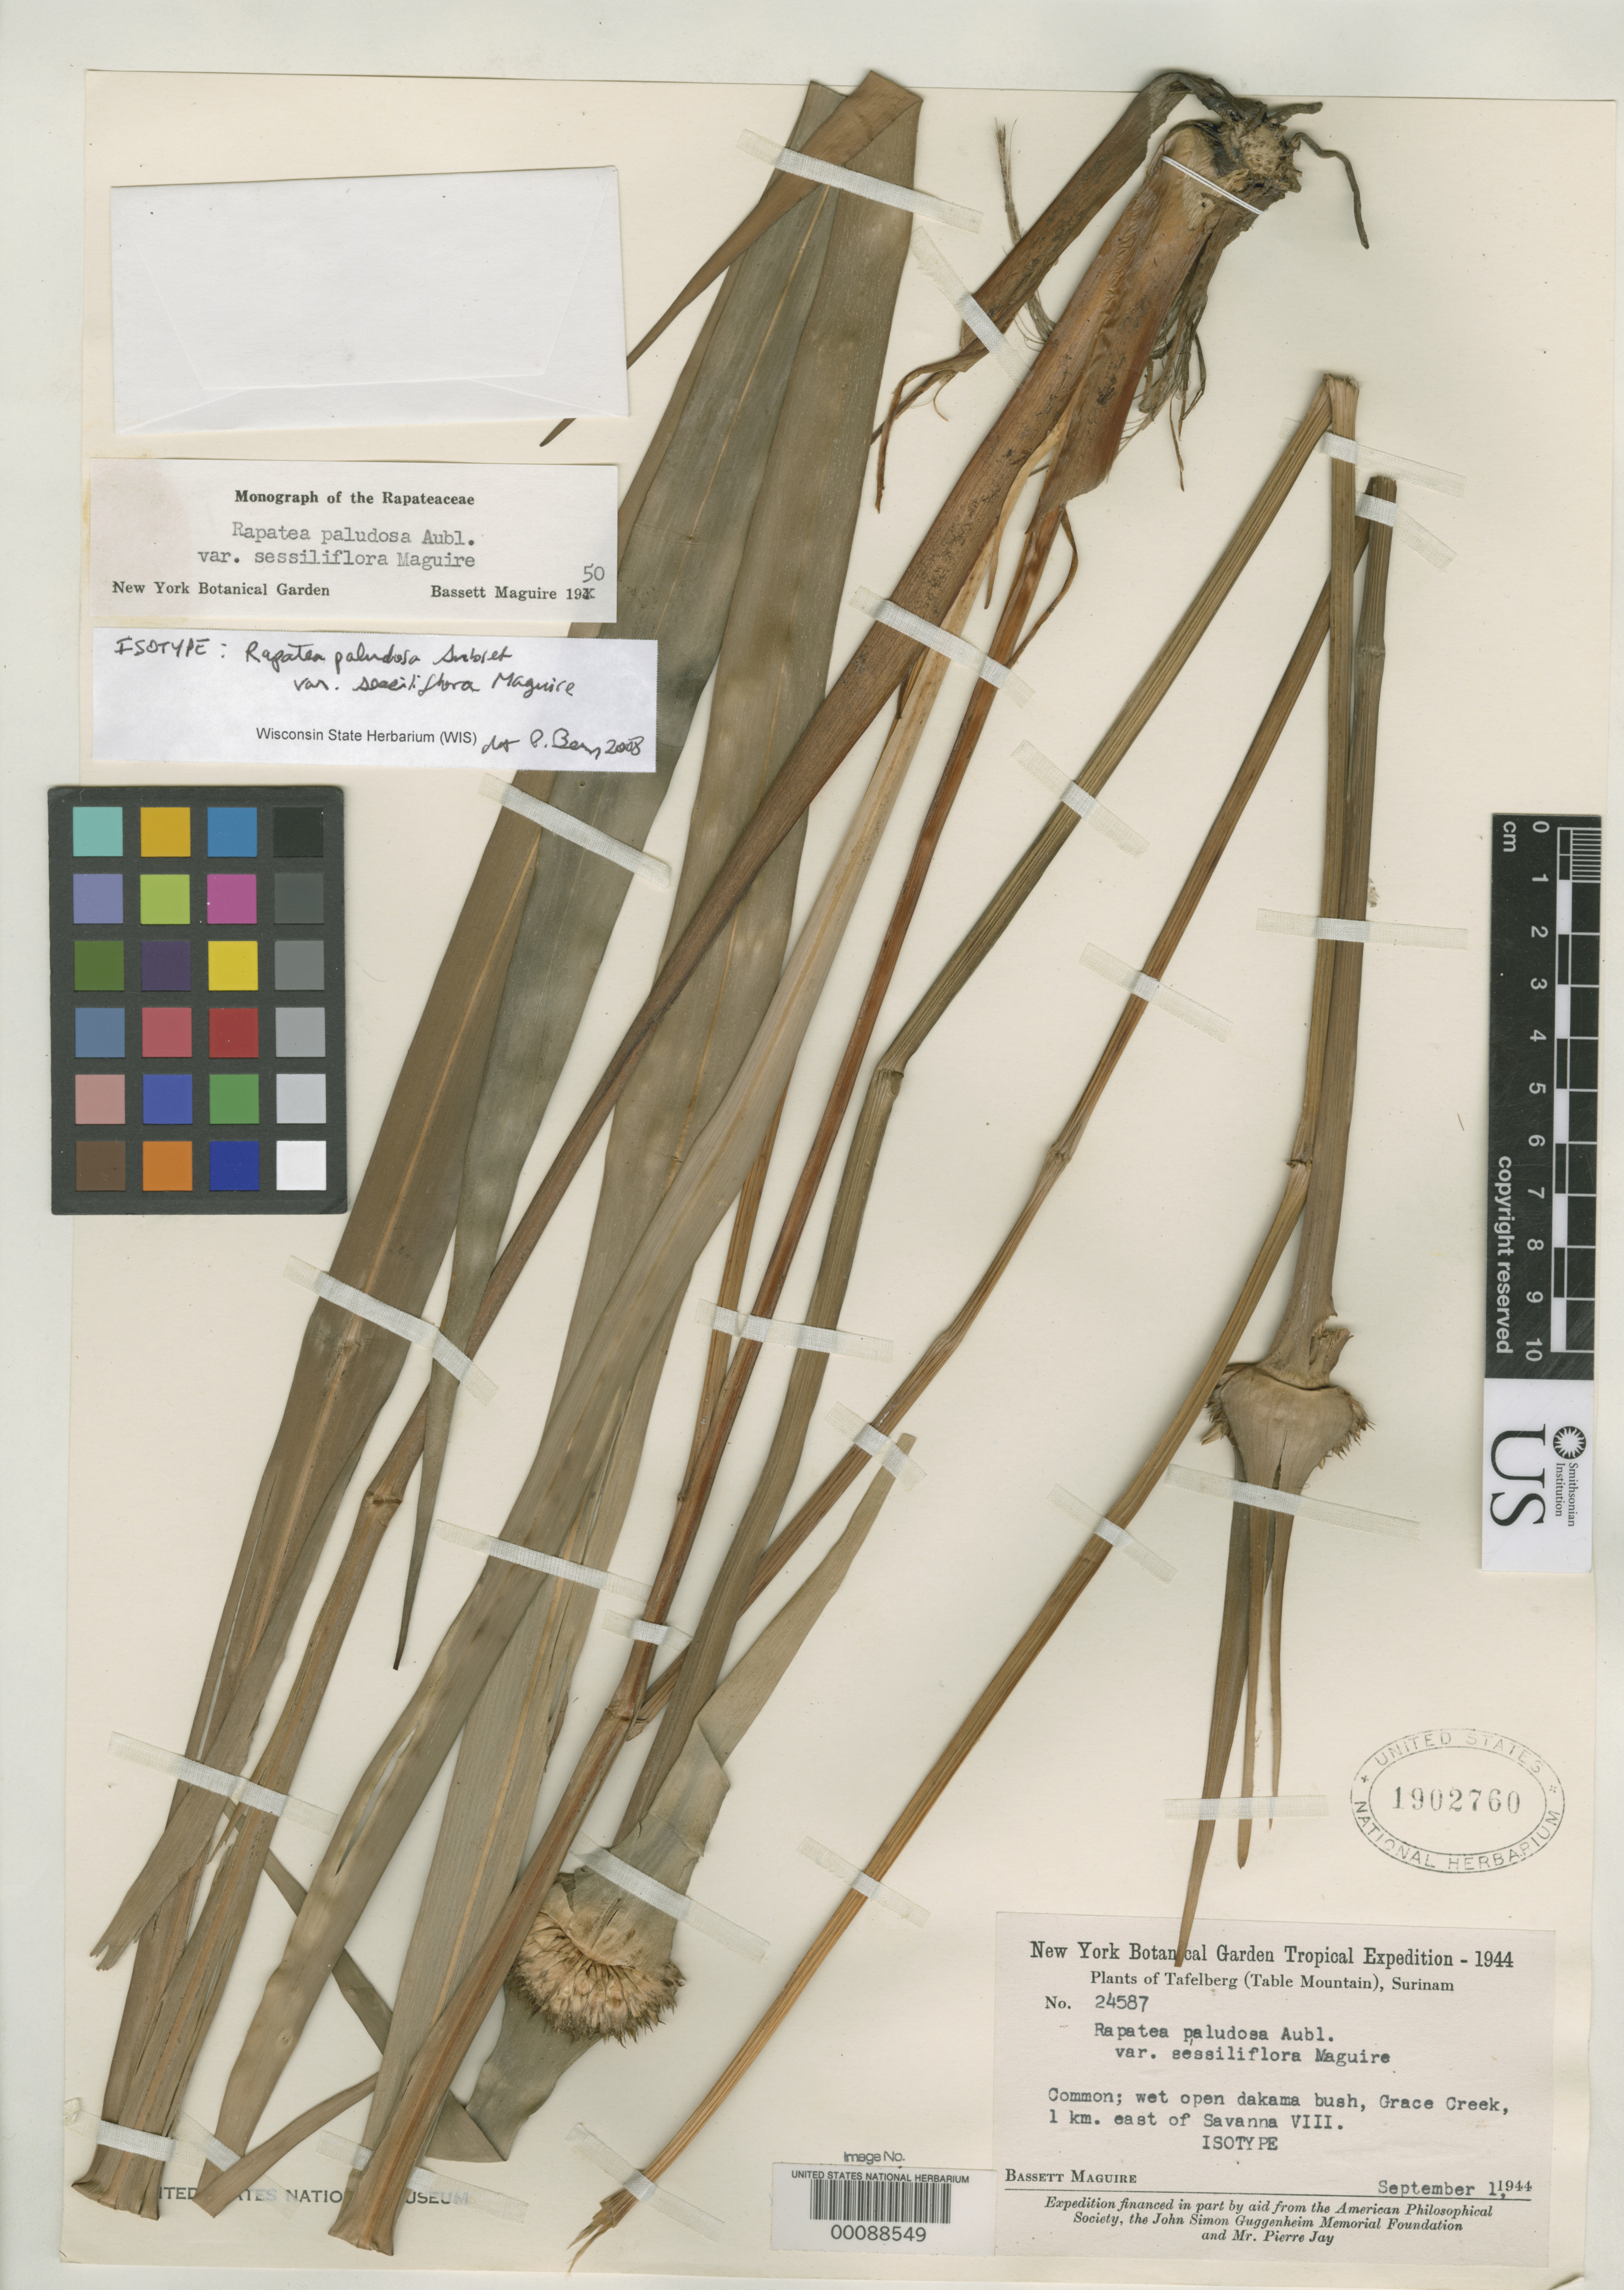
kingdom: Plantae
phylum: Tracheophyta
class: Liliopsida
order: Poales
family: Rapateaceae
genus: Rapatea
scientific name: Rapatea paludosa var. sessiliflora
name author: Maguire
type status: Isotype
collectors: B. Maguire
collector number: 24587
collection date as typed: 01 Sep 1944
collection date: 1944-09-01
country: Suriname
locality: Tafelberg, Grace Creek.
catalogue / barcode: US 1902760